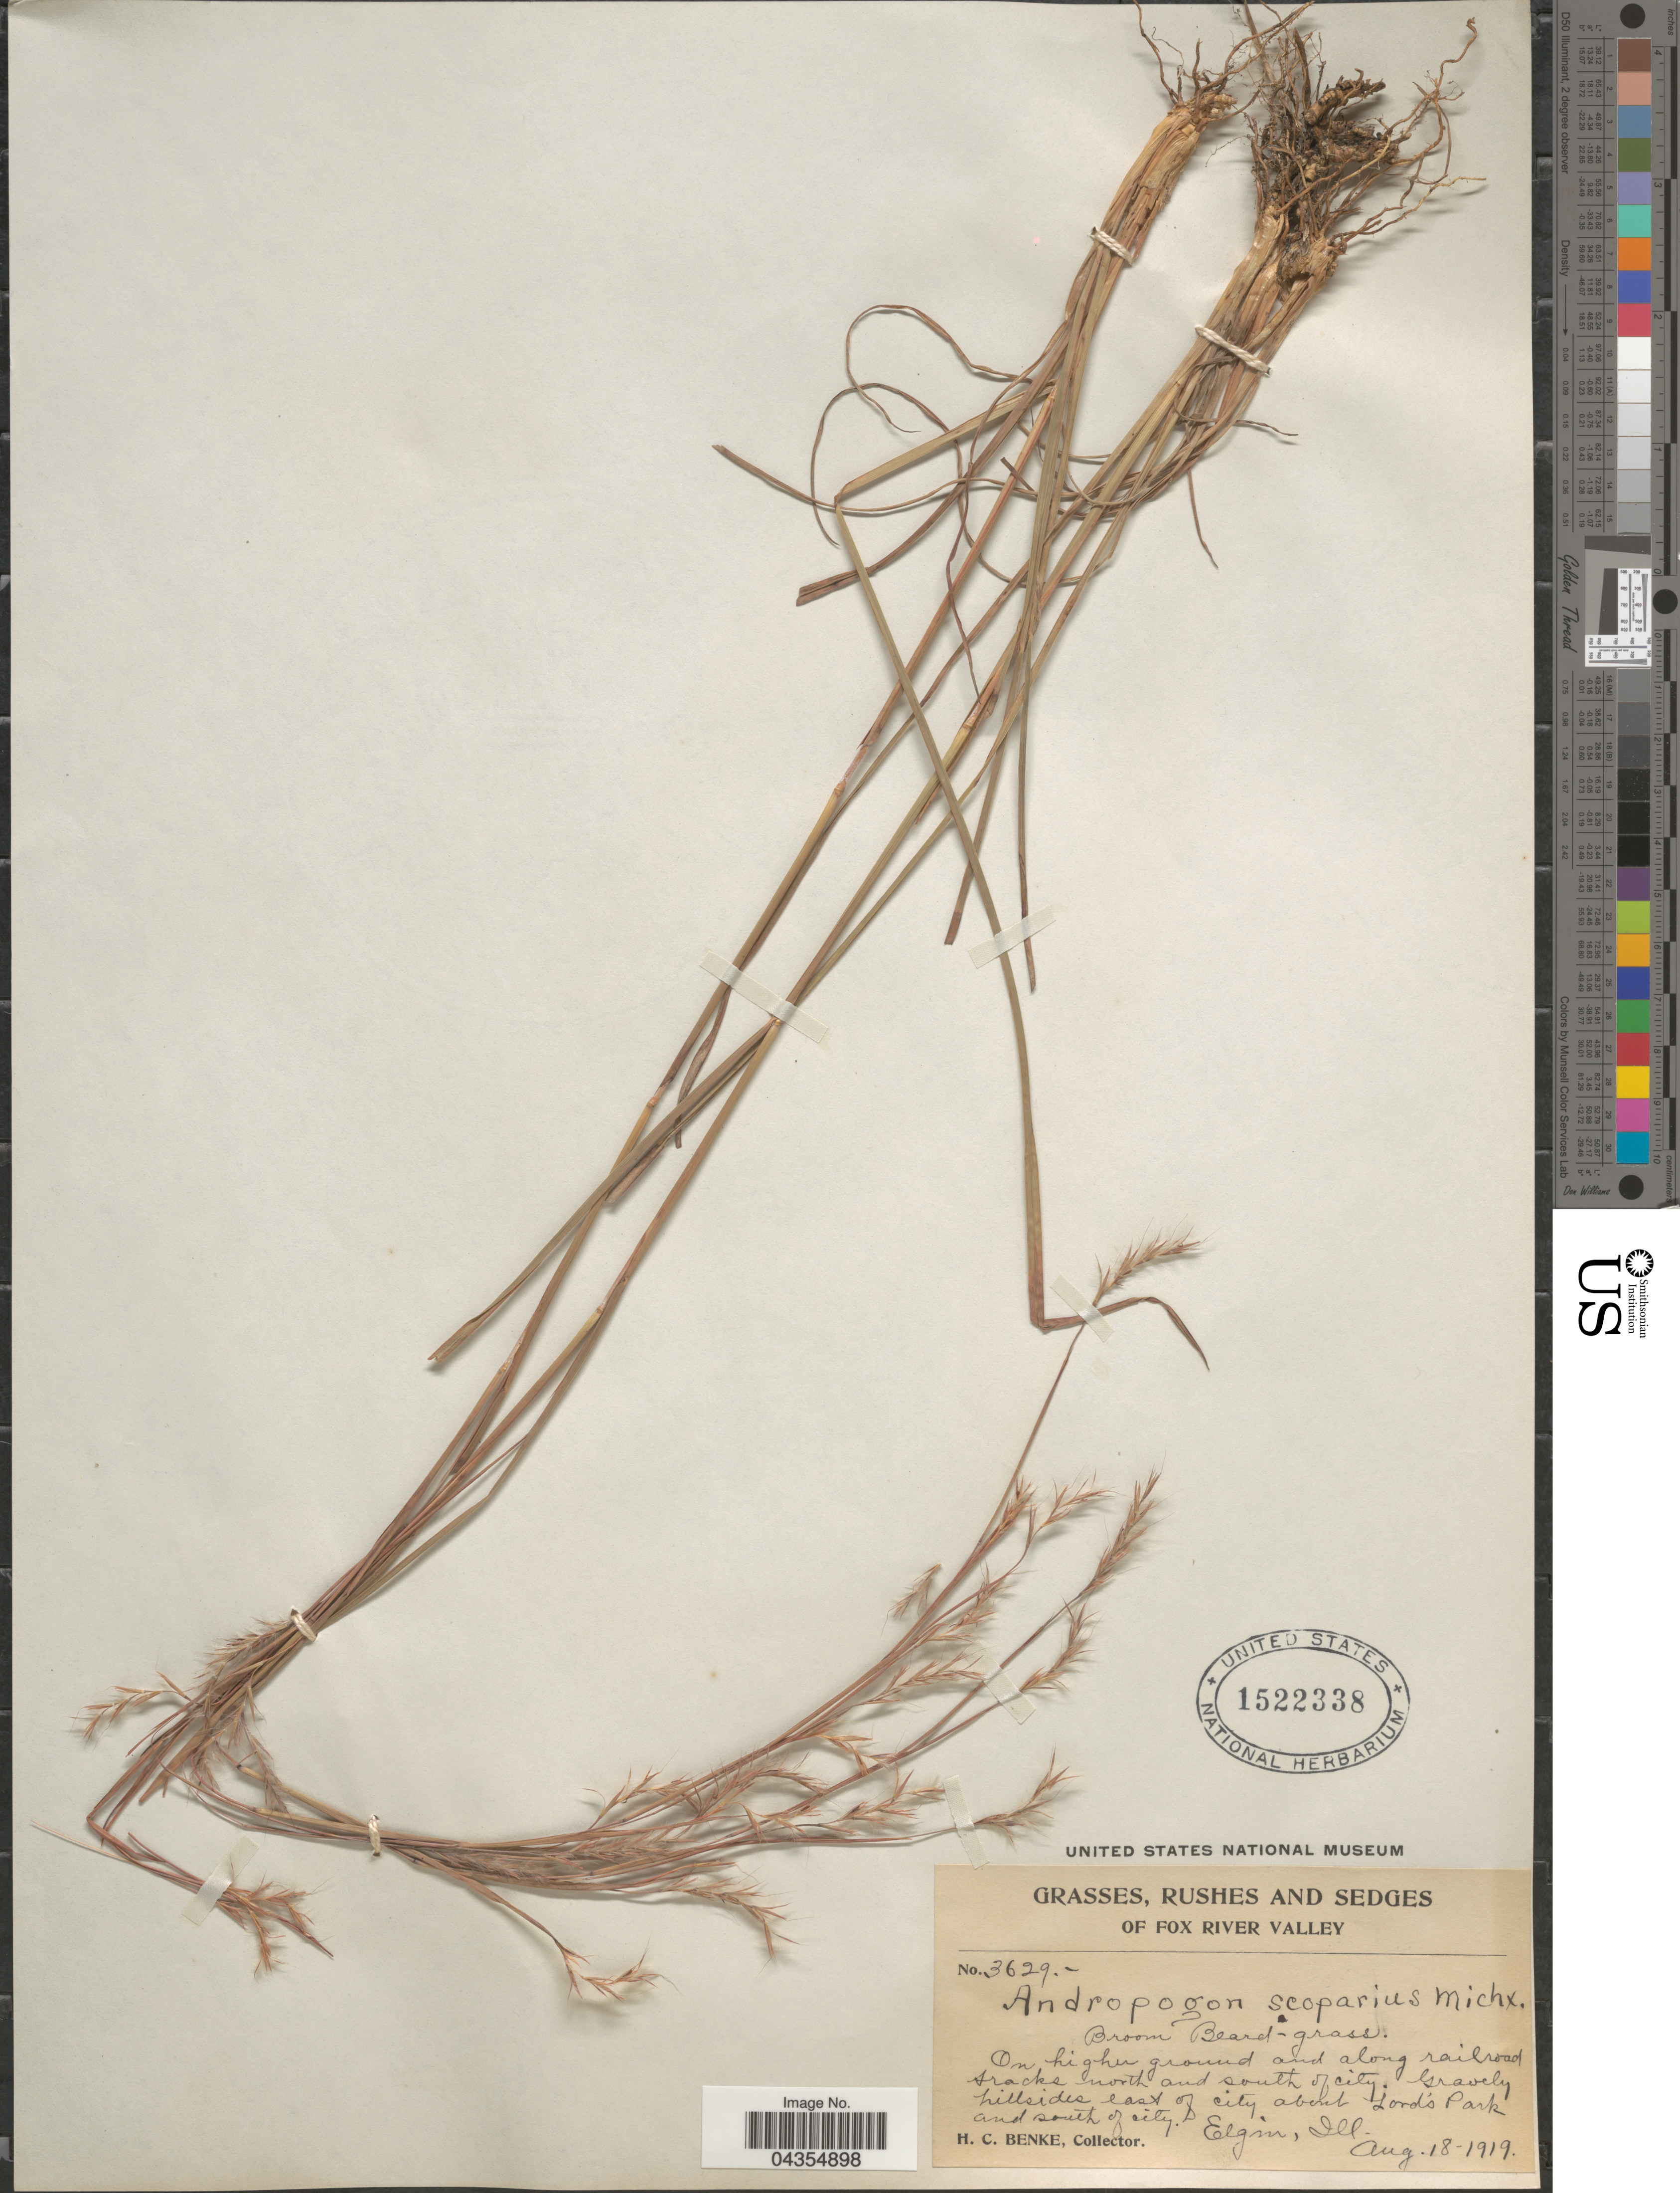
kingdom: Plantae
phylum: Tracheophyta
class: Liliopsida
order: Poales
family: Poaceae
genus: Schizachyrium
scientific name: Schizachyrium sanguineum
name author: (Retz.) Alston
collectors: H. Benke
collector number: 3629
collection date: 1919-08-18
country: United States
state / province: Illinois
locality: Fox River Valley. On higher ground and along railroad tracks north and south of city. Gravely hillsides east of city about Lord's Park and south of city. Elgin.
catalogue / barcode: US 1522338